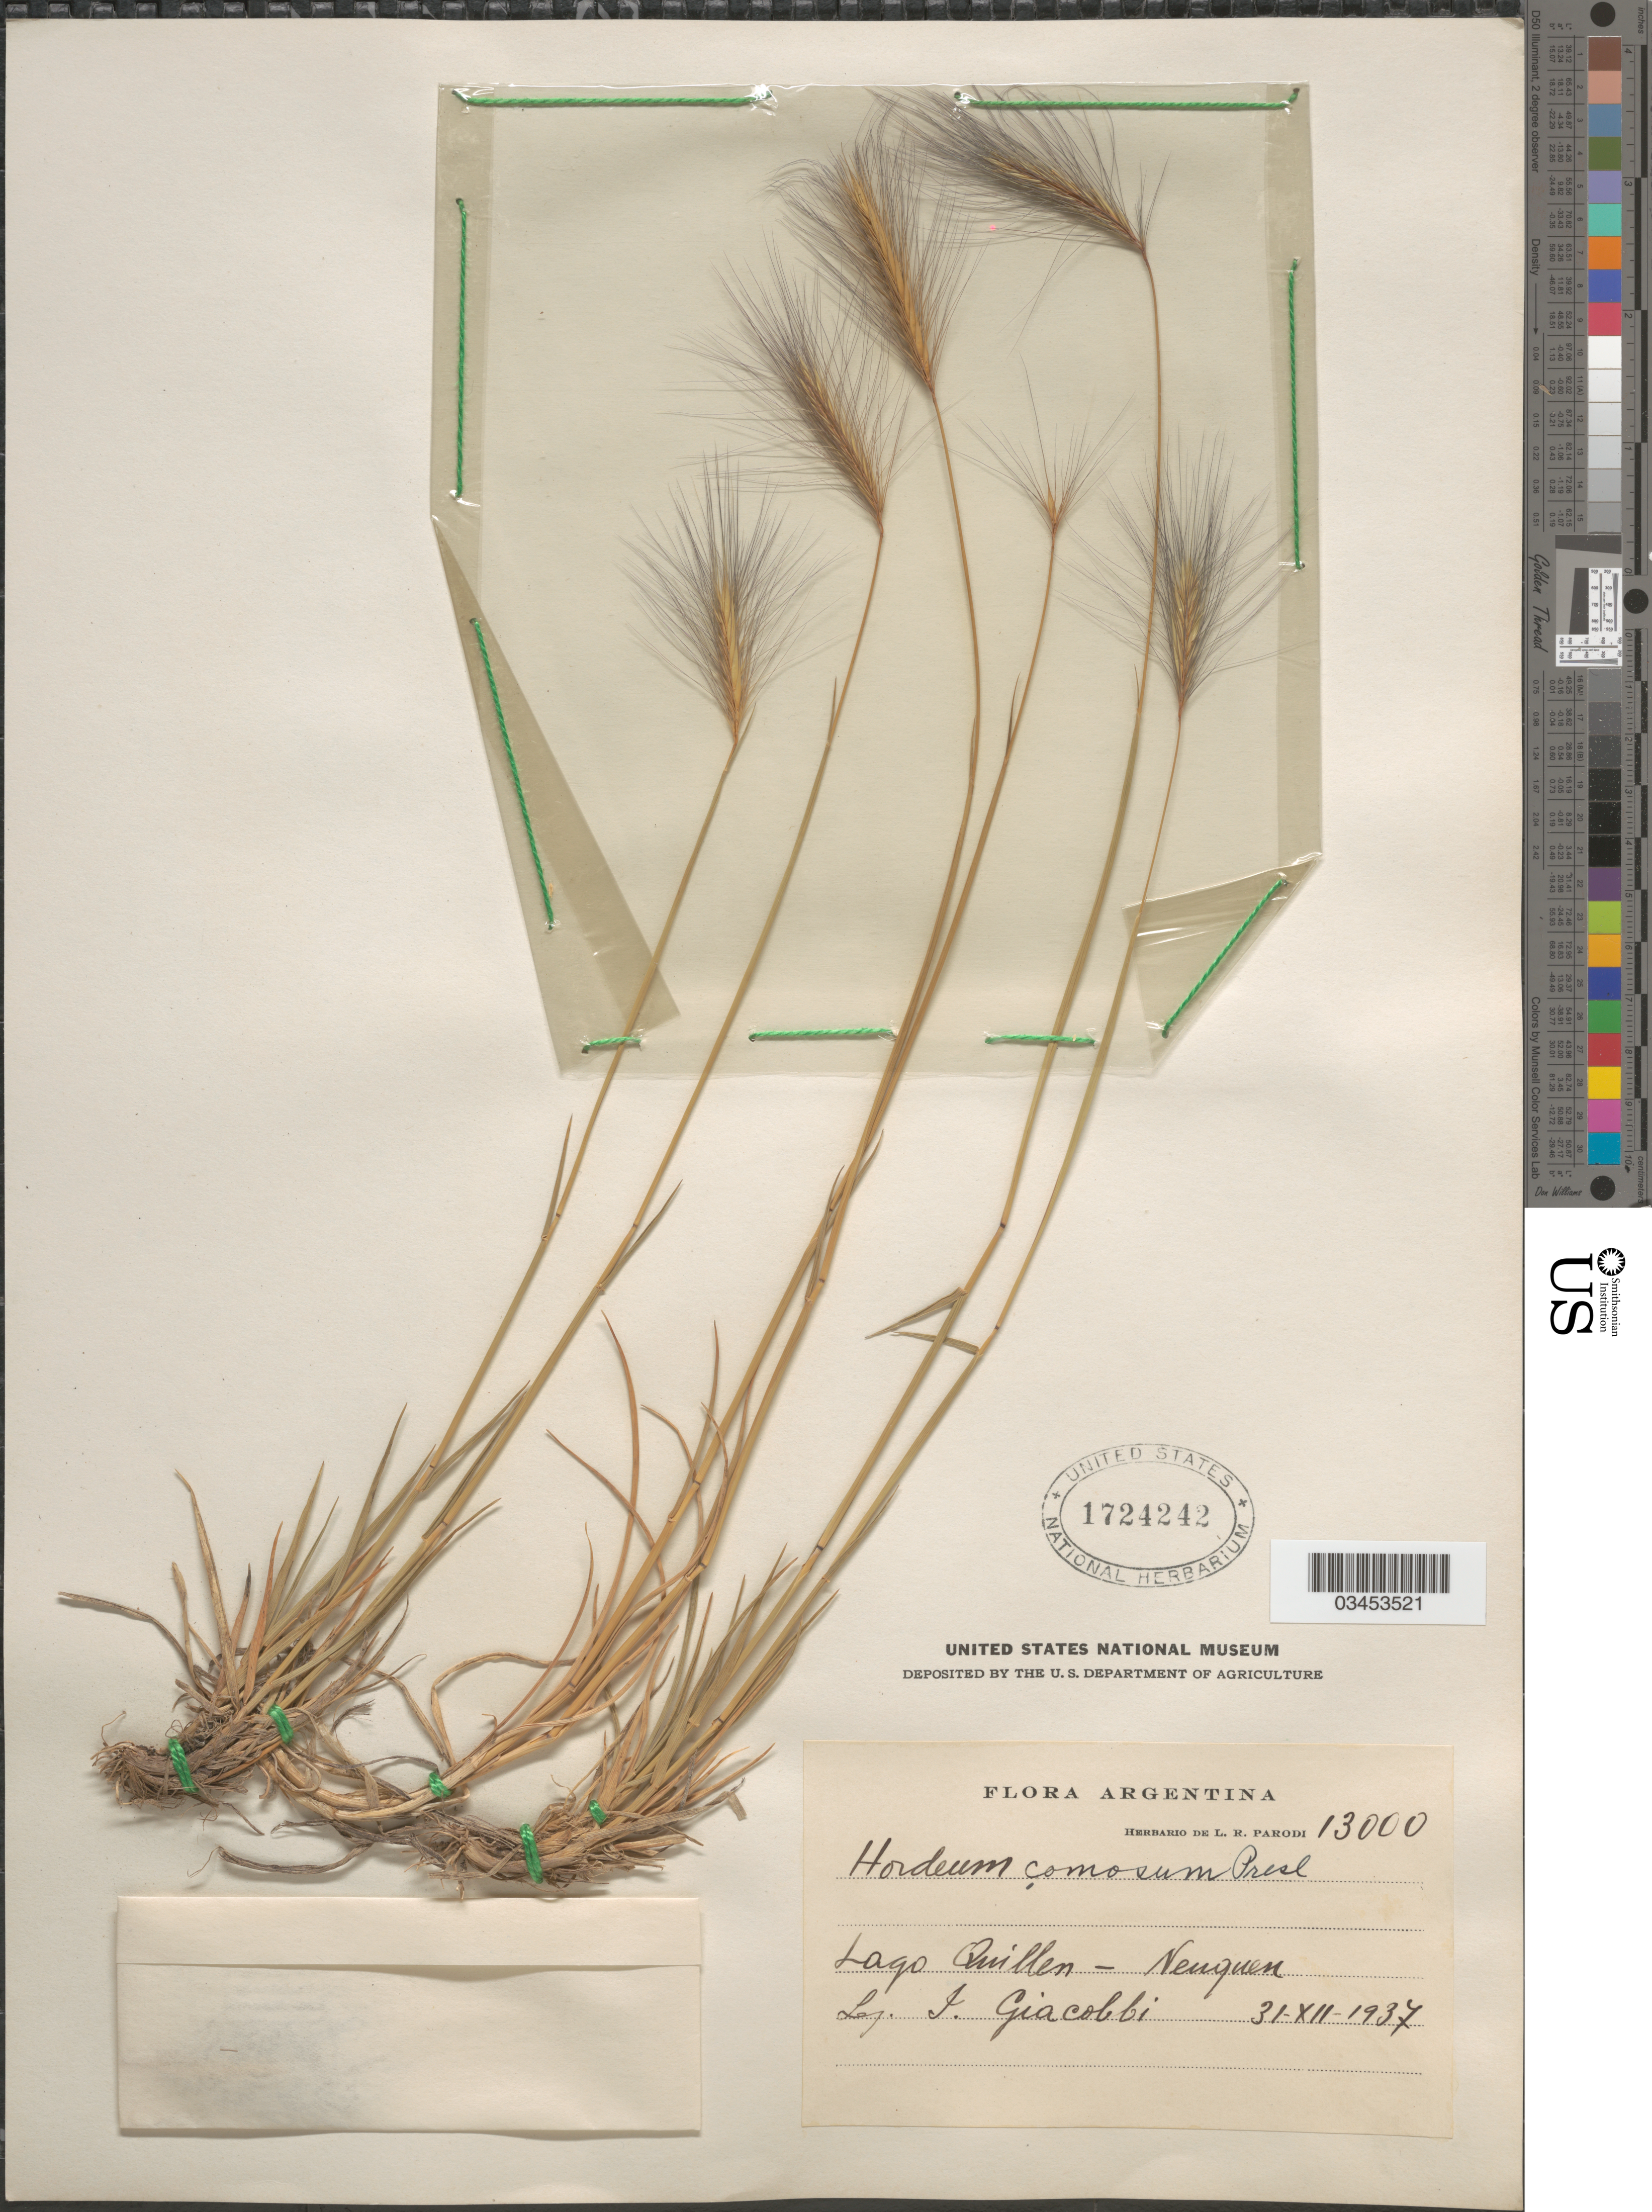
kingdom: Plantae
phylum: Tracheophyta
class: Liliopsida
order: Poales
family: Poaceae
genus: Hordeum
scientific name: Hordeum comosum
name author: J. Presl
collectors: J. Giacobbi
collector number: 13000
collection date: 1937-12-31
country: Argentina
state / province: Neuquen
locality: Lago Quillen.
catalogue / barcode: US 1724242